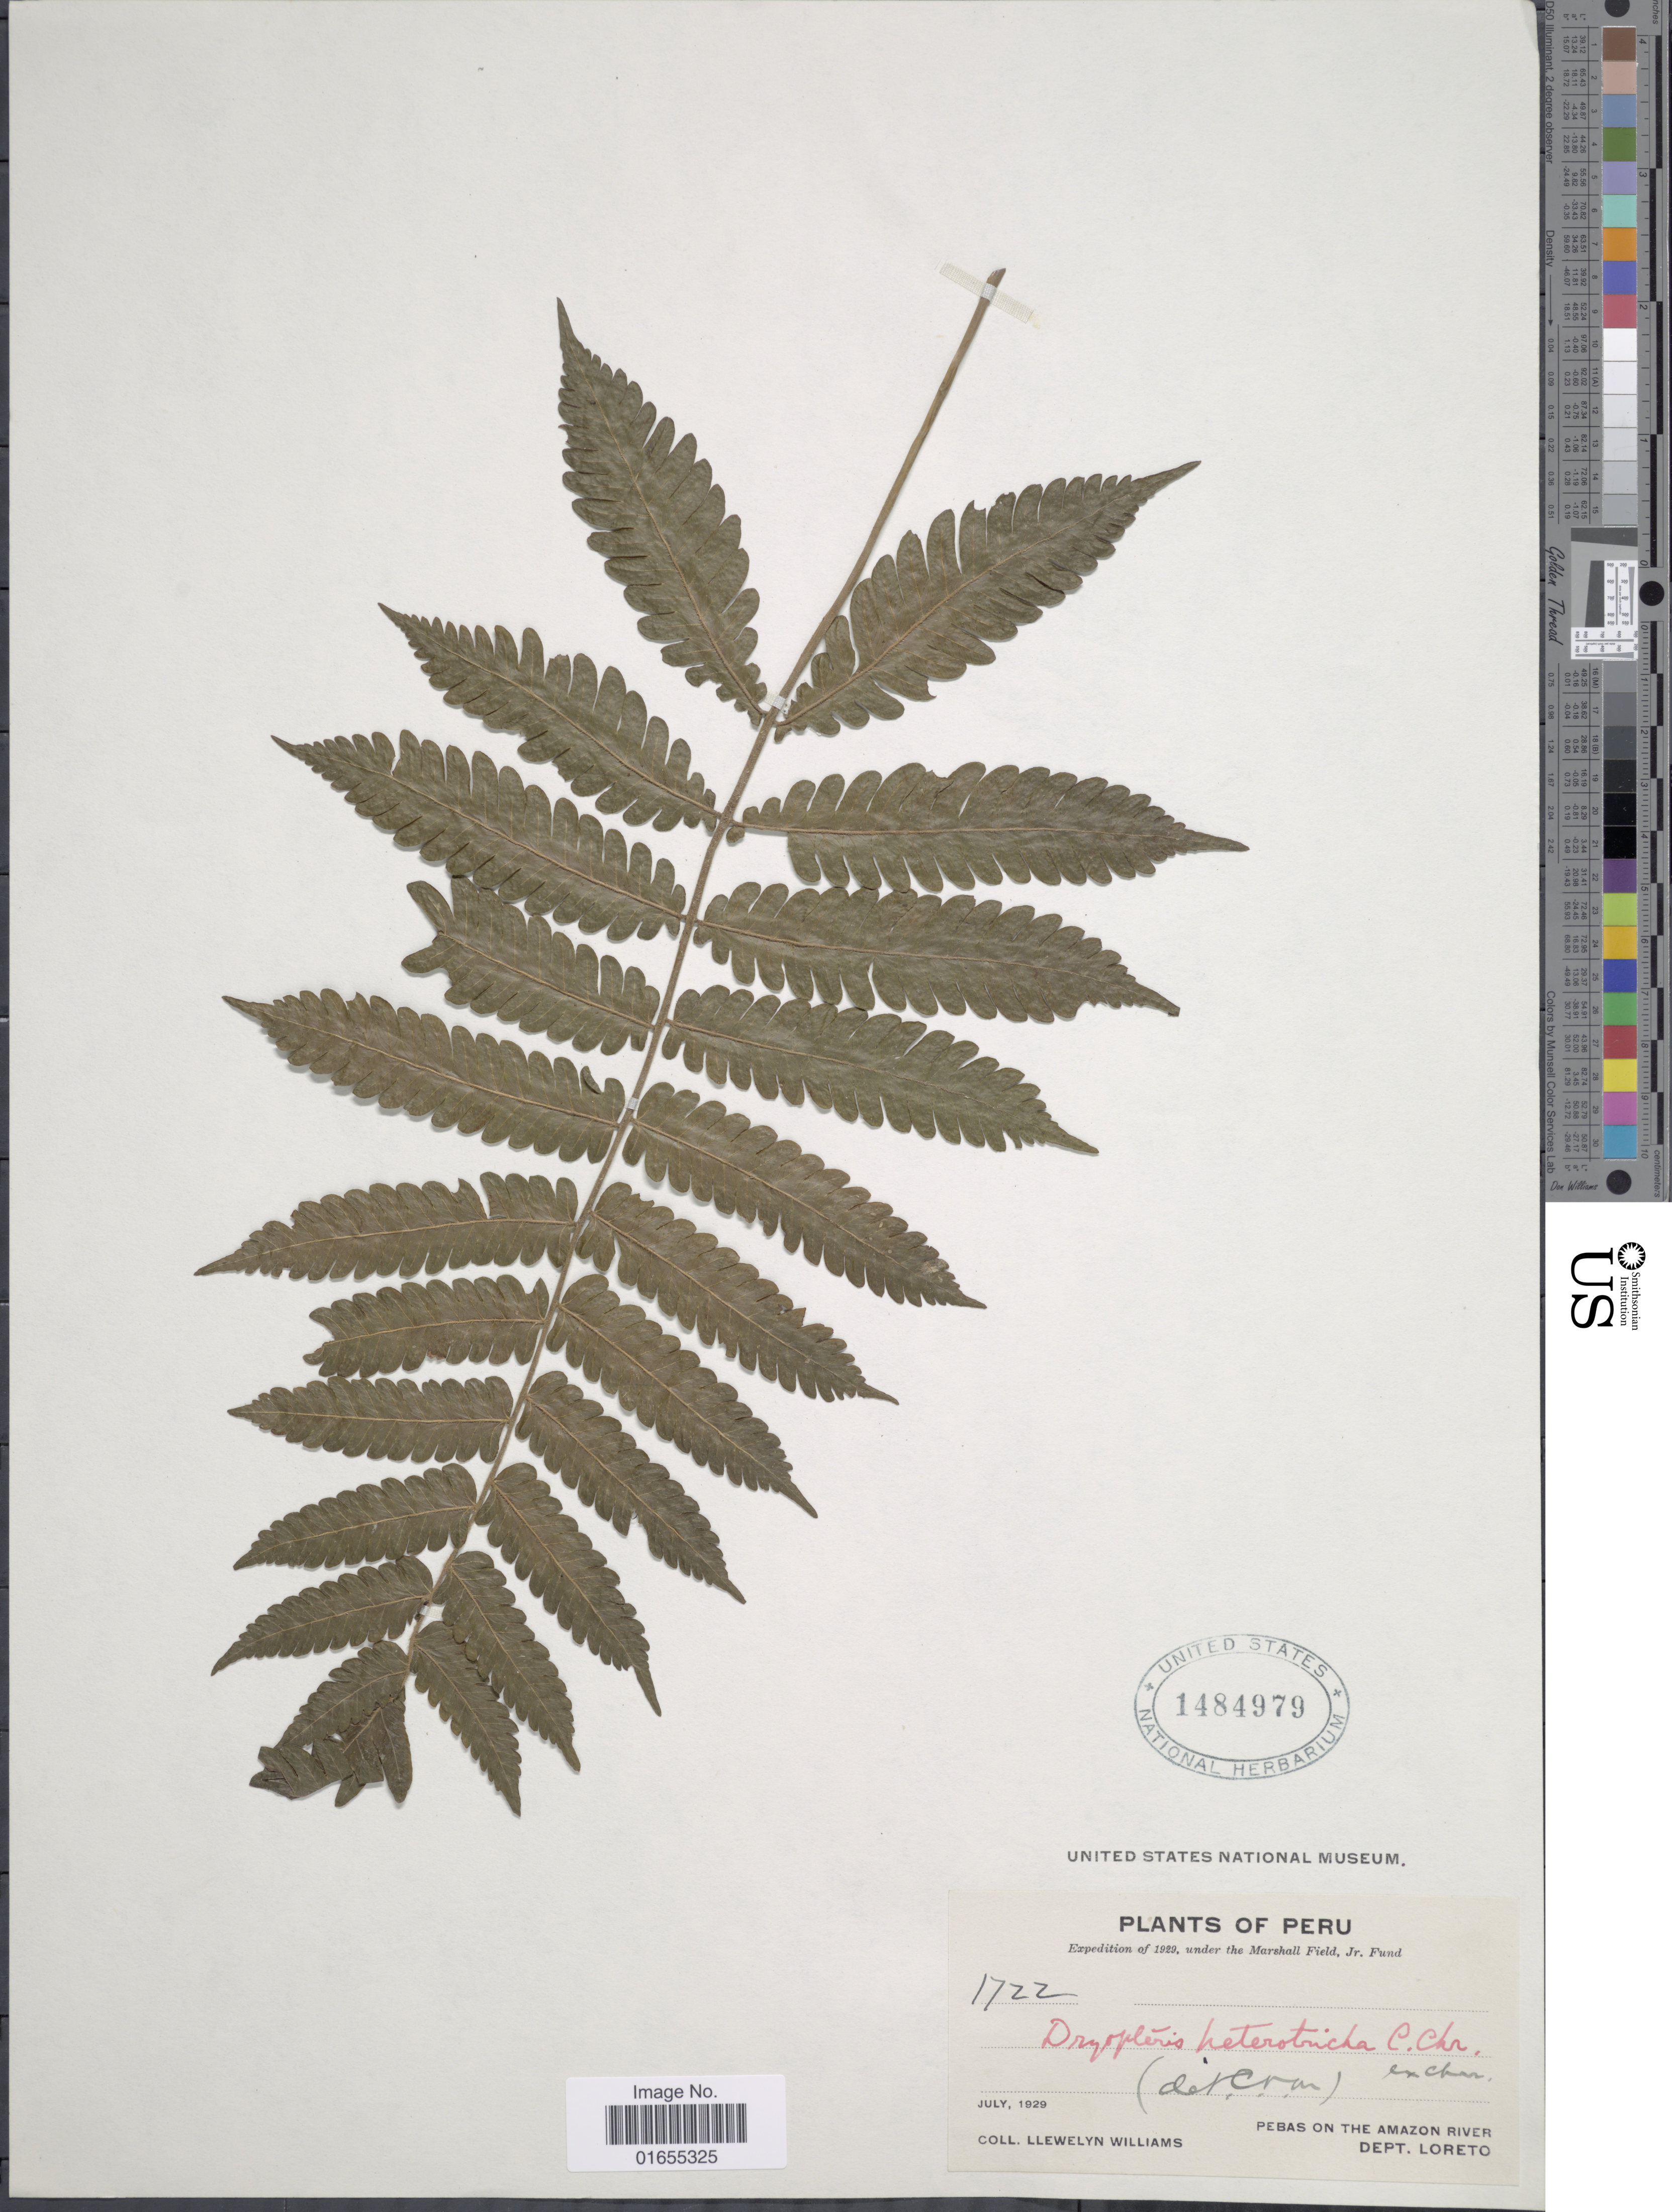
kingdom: Plantae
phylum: Tracheophyta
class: Polypodiopsida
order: Polypodiales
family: Thelypteridaceae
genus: Goniopteris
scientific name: Goniopteris curta (Christ) comb. nov., ined 2015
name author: (Christ)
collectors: Ll. Williams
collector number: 1722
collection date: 1929-07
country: Peru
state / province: Loreto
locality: Pebas on the Amazon River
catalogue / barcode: US 1484979